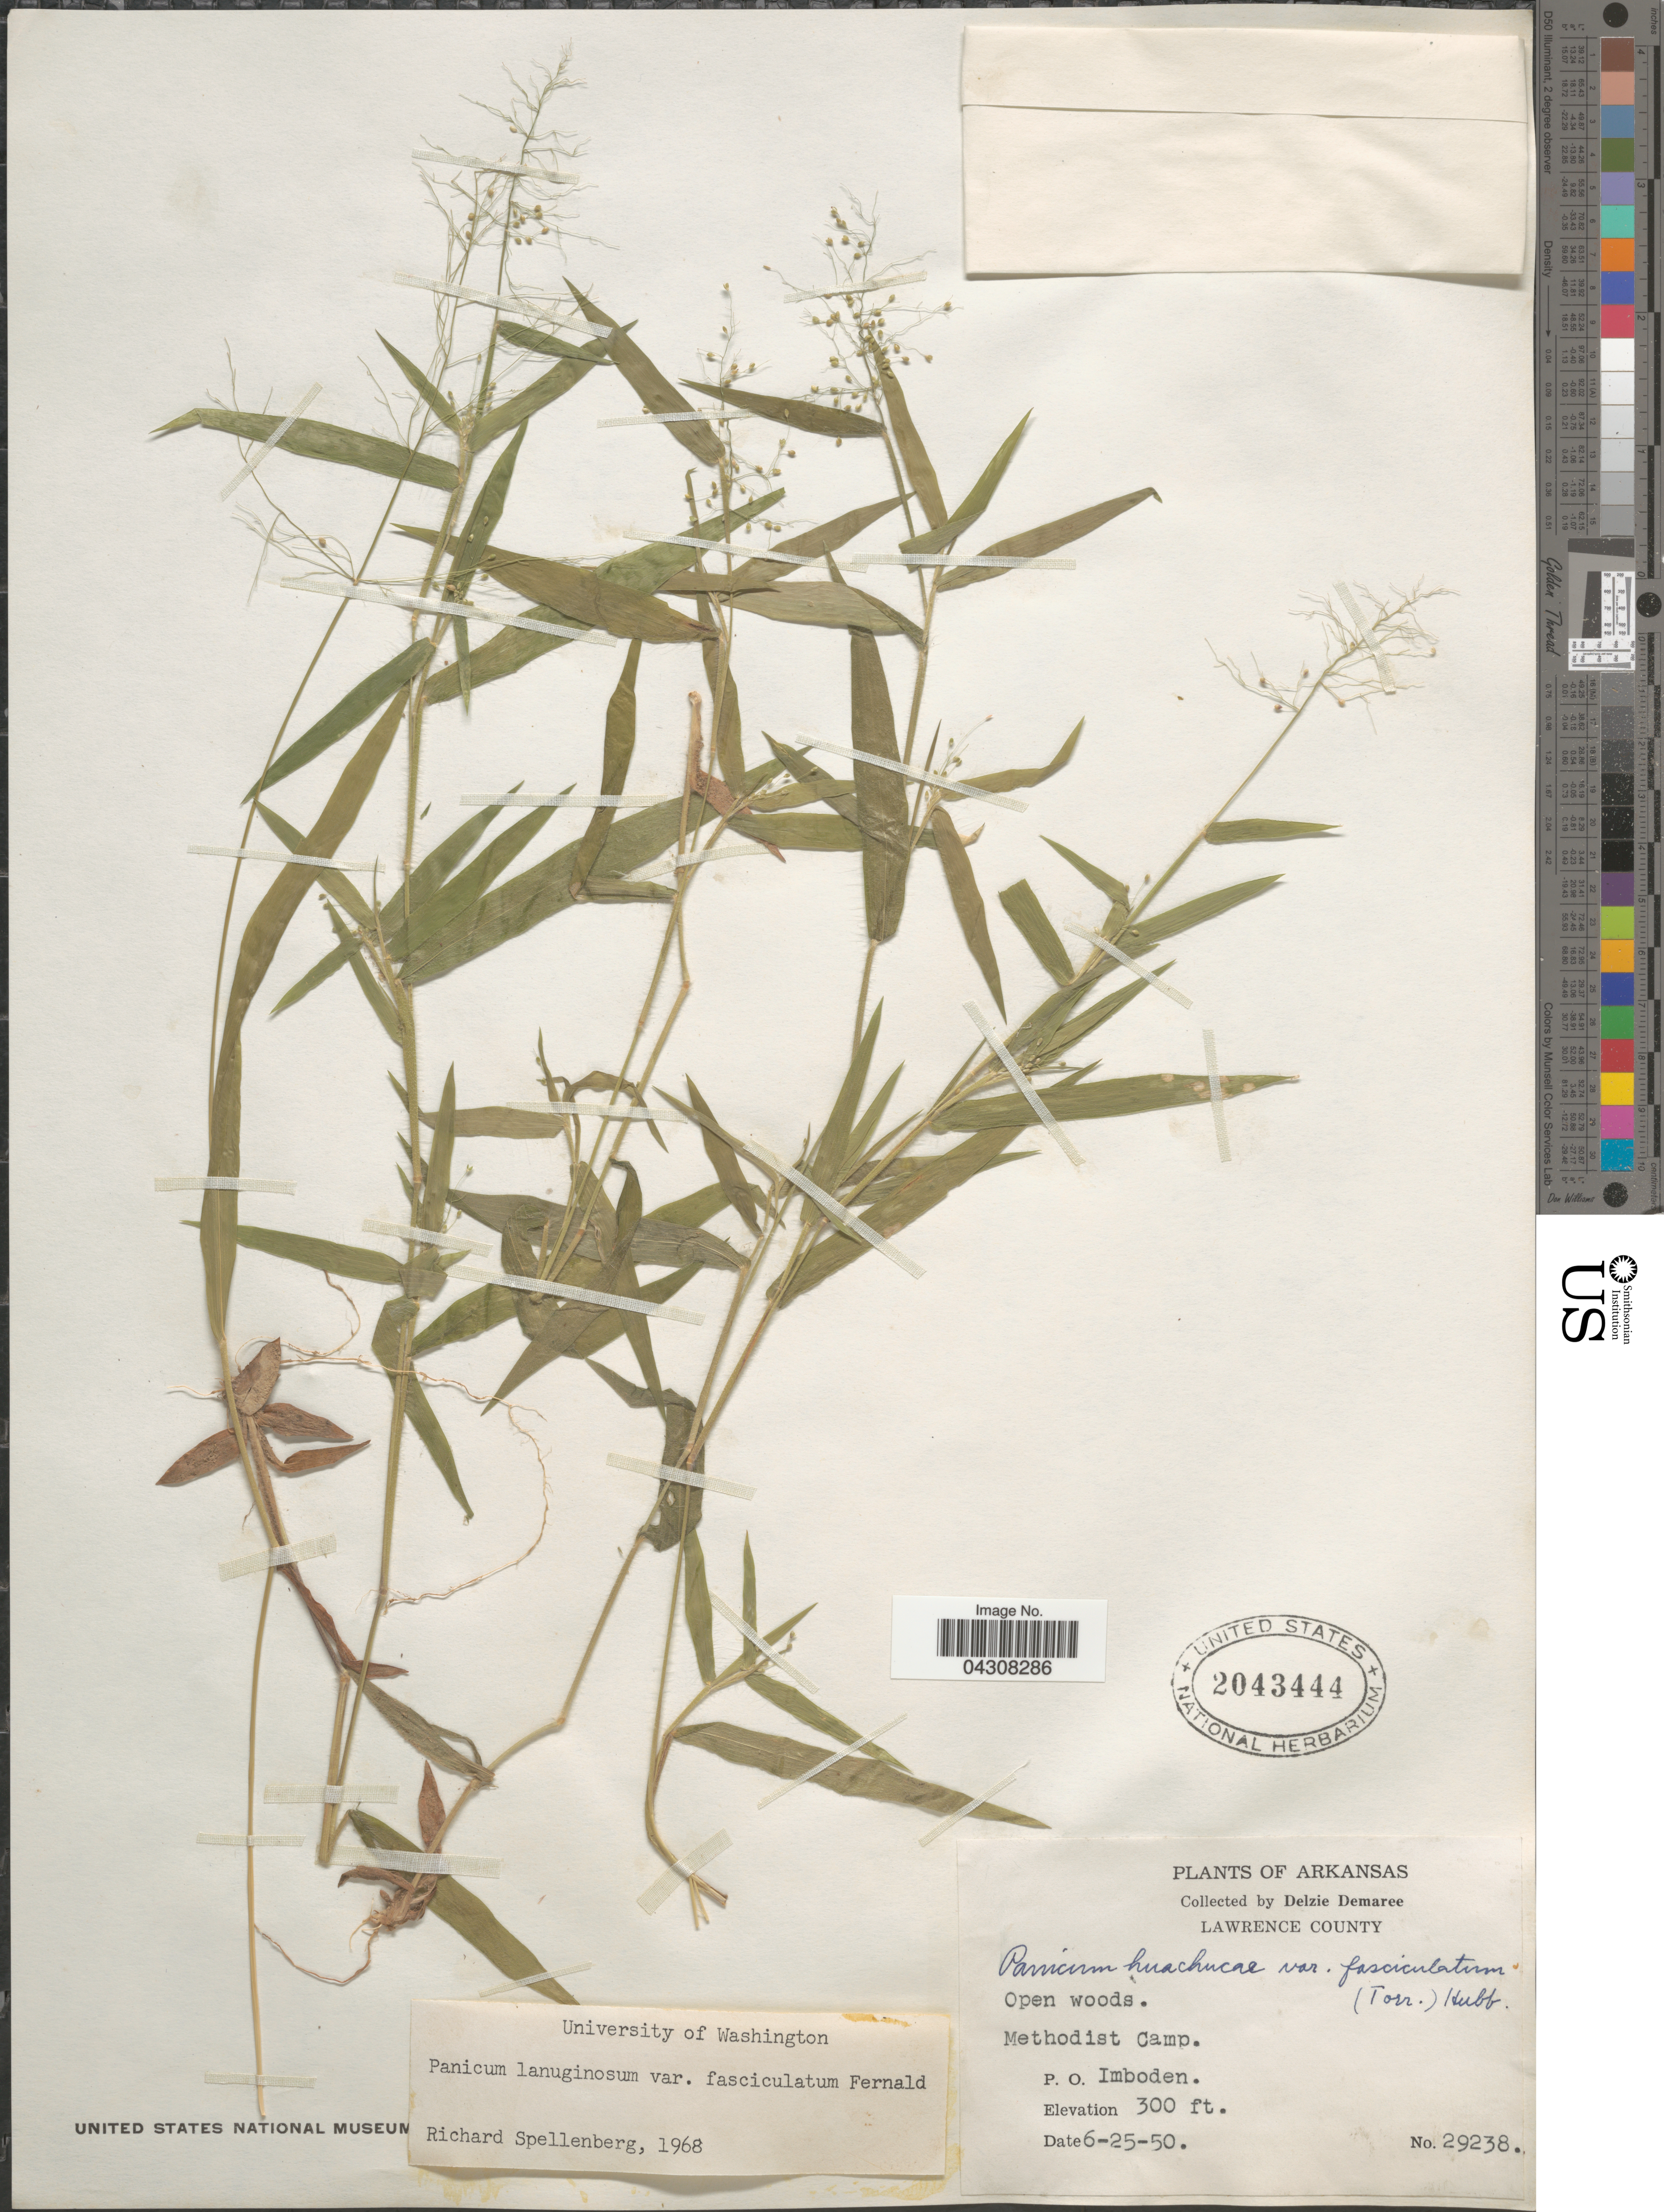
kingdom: Plantae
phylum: Tracheophyta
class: Liliopsida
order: Poales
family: Poaceae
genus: Dichanthelium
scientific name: Dichanthelium acuminatum var. acuminatum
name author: (Sw.) Gould & C.A. Clark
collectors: D. Demaree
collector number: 29238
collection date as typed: Transcribed d/m/y: 25/6/50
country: United States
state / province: Arkansas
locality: Lawrence County. Open woods. Methodist Camp. P. O. Imboden.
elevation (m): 91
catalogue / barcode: US 2043444